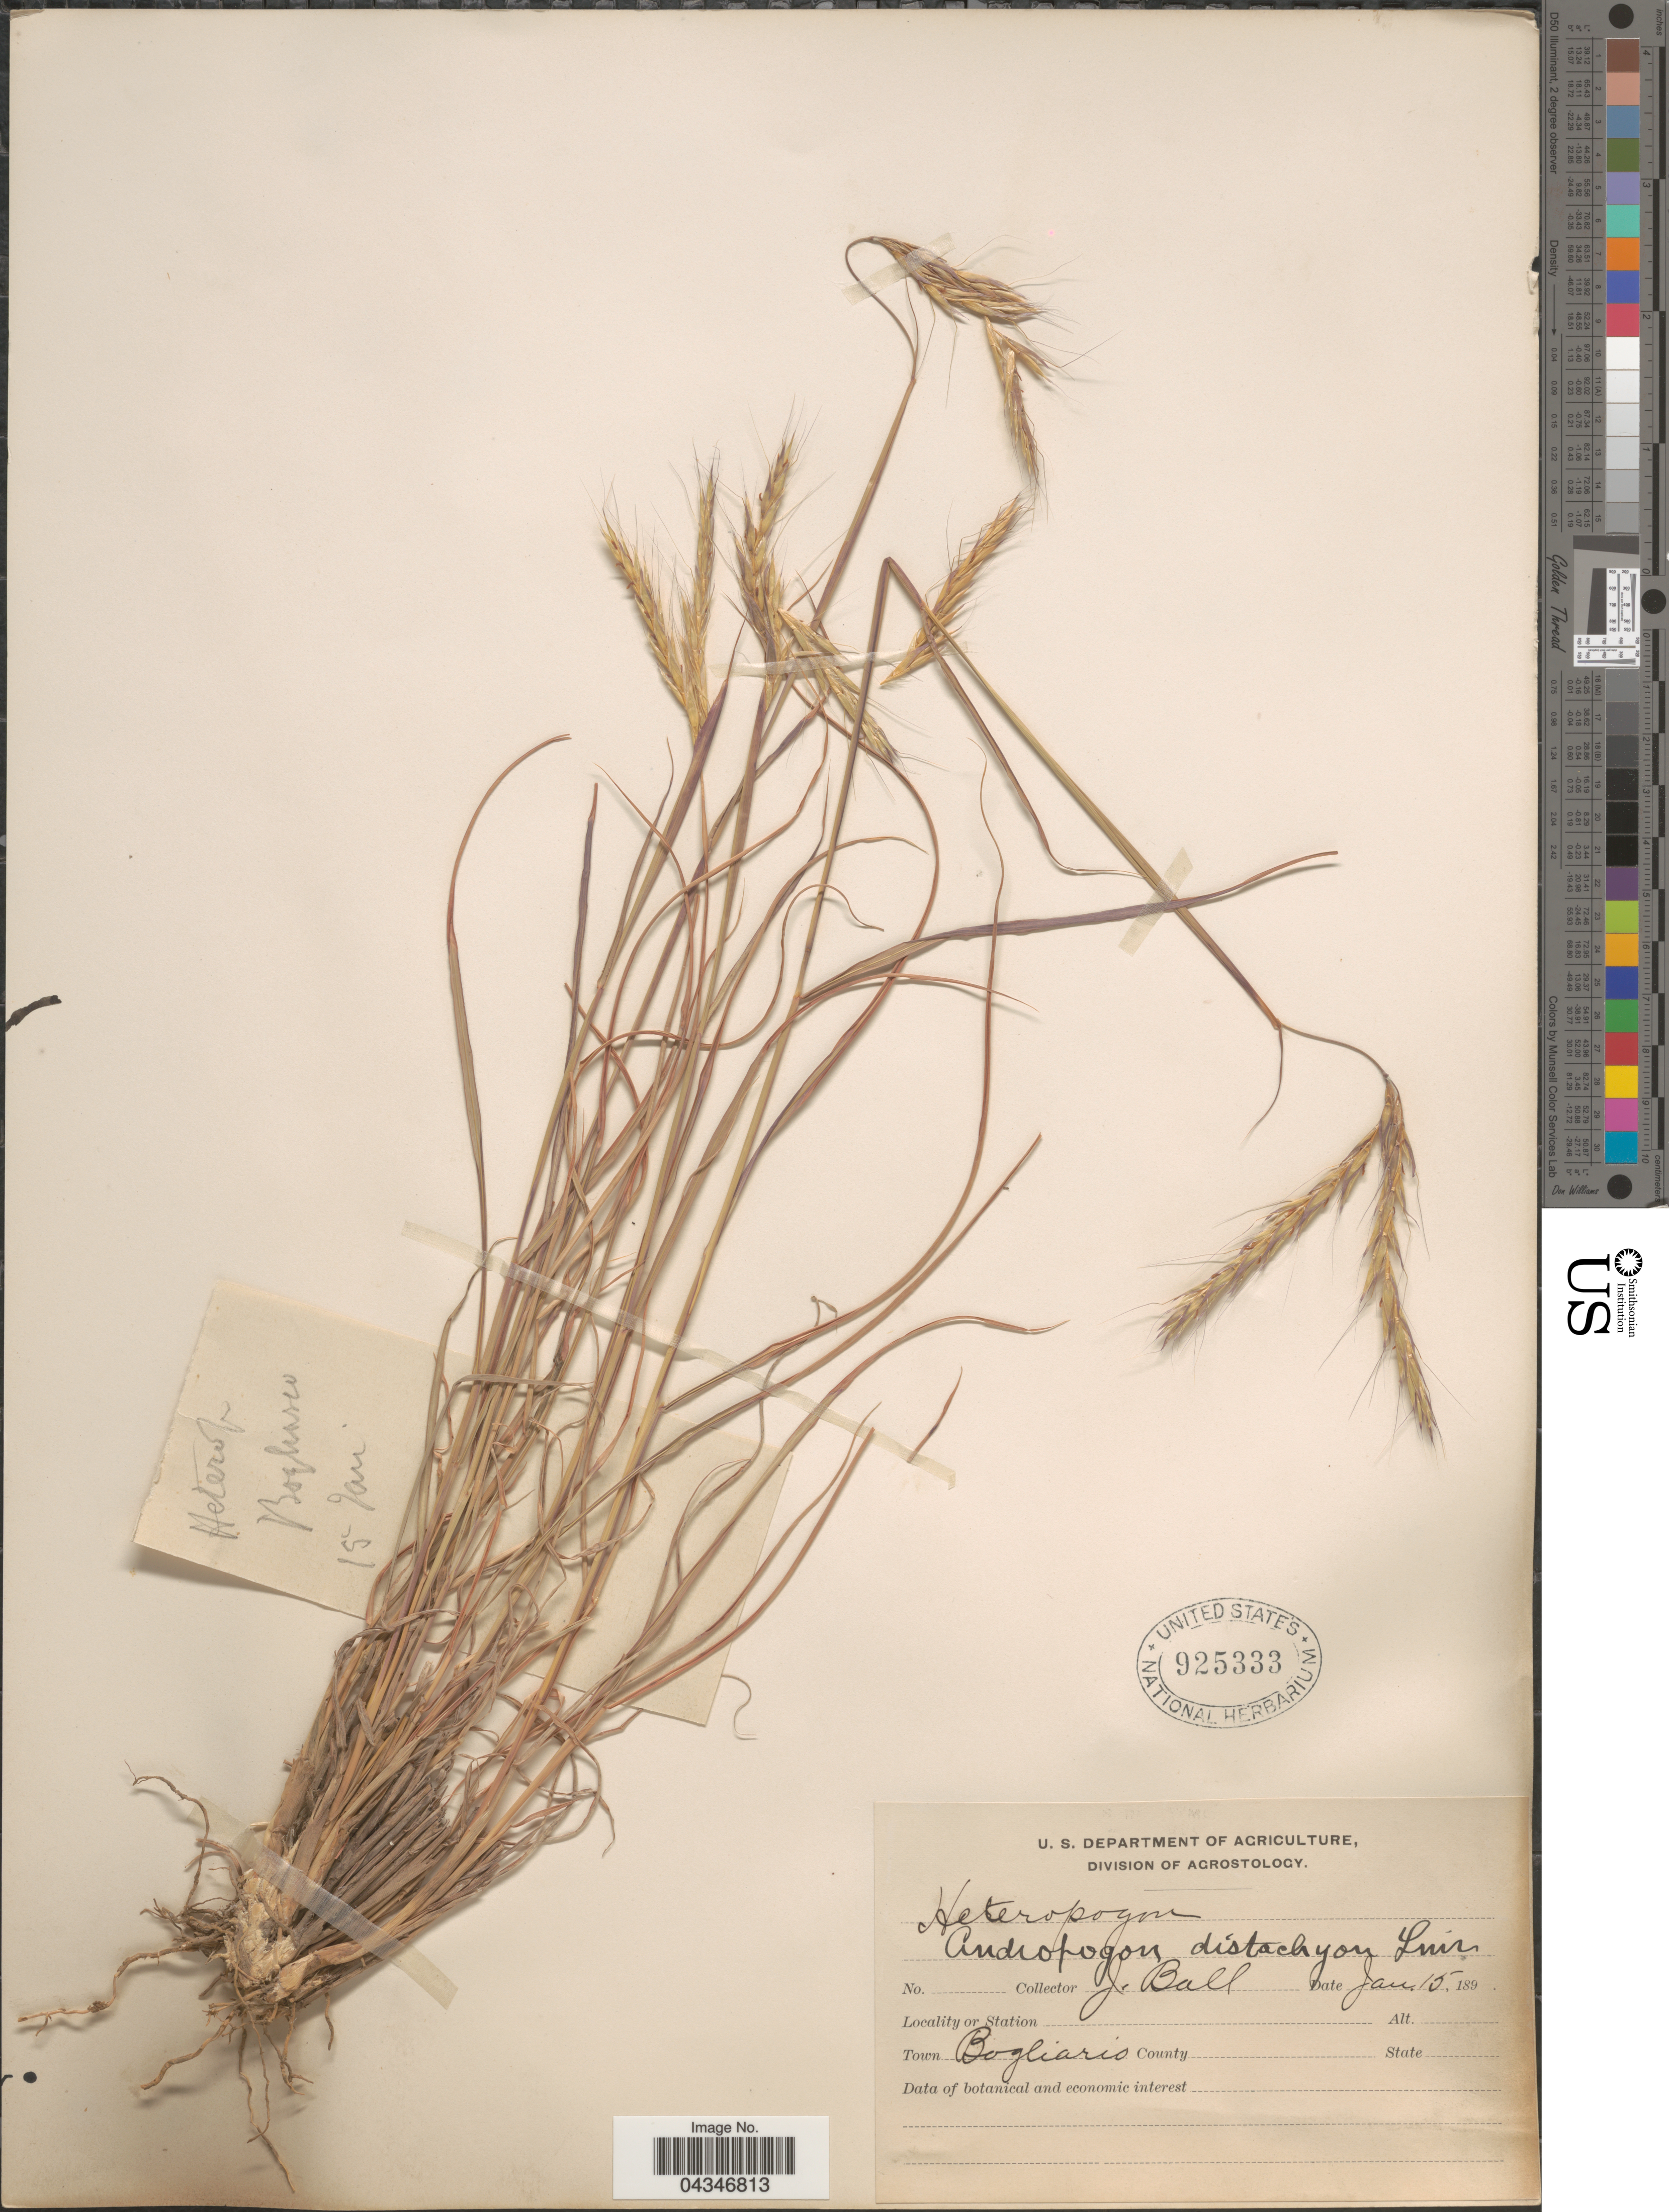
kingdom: Plantae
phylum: Tracheophyta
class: Liliopsida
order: Poales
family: Poaceae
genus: Andropogon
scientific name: Andropogon distachyos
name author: L.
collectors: J. Ball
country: Italy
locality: Town Bogliasco.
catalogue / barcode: US 925333